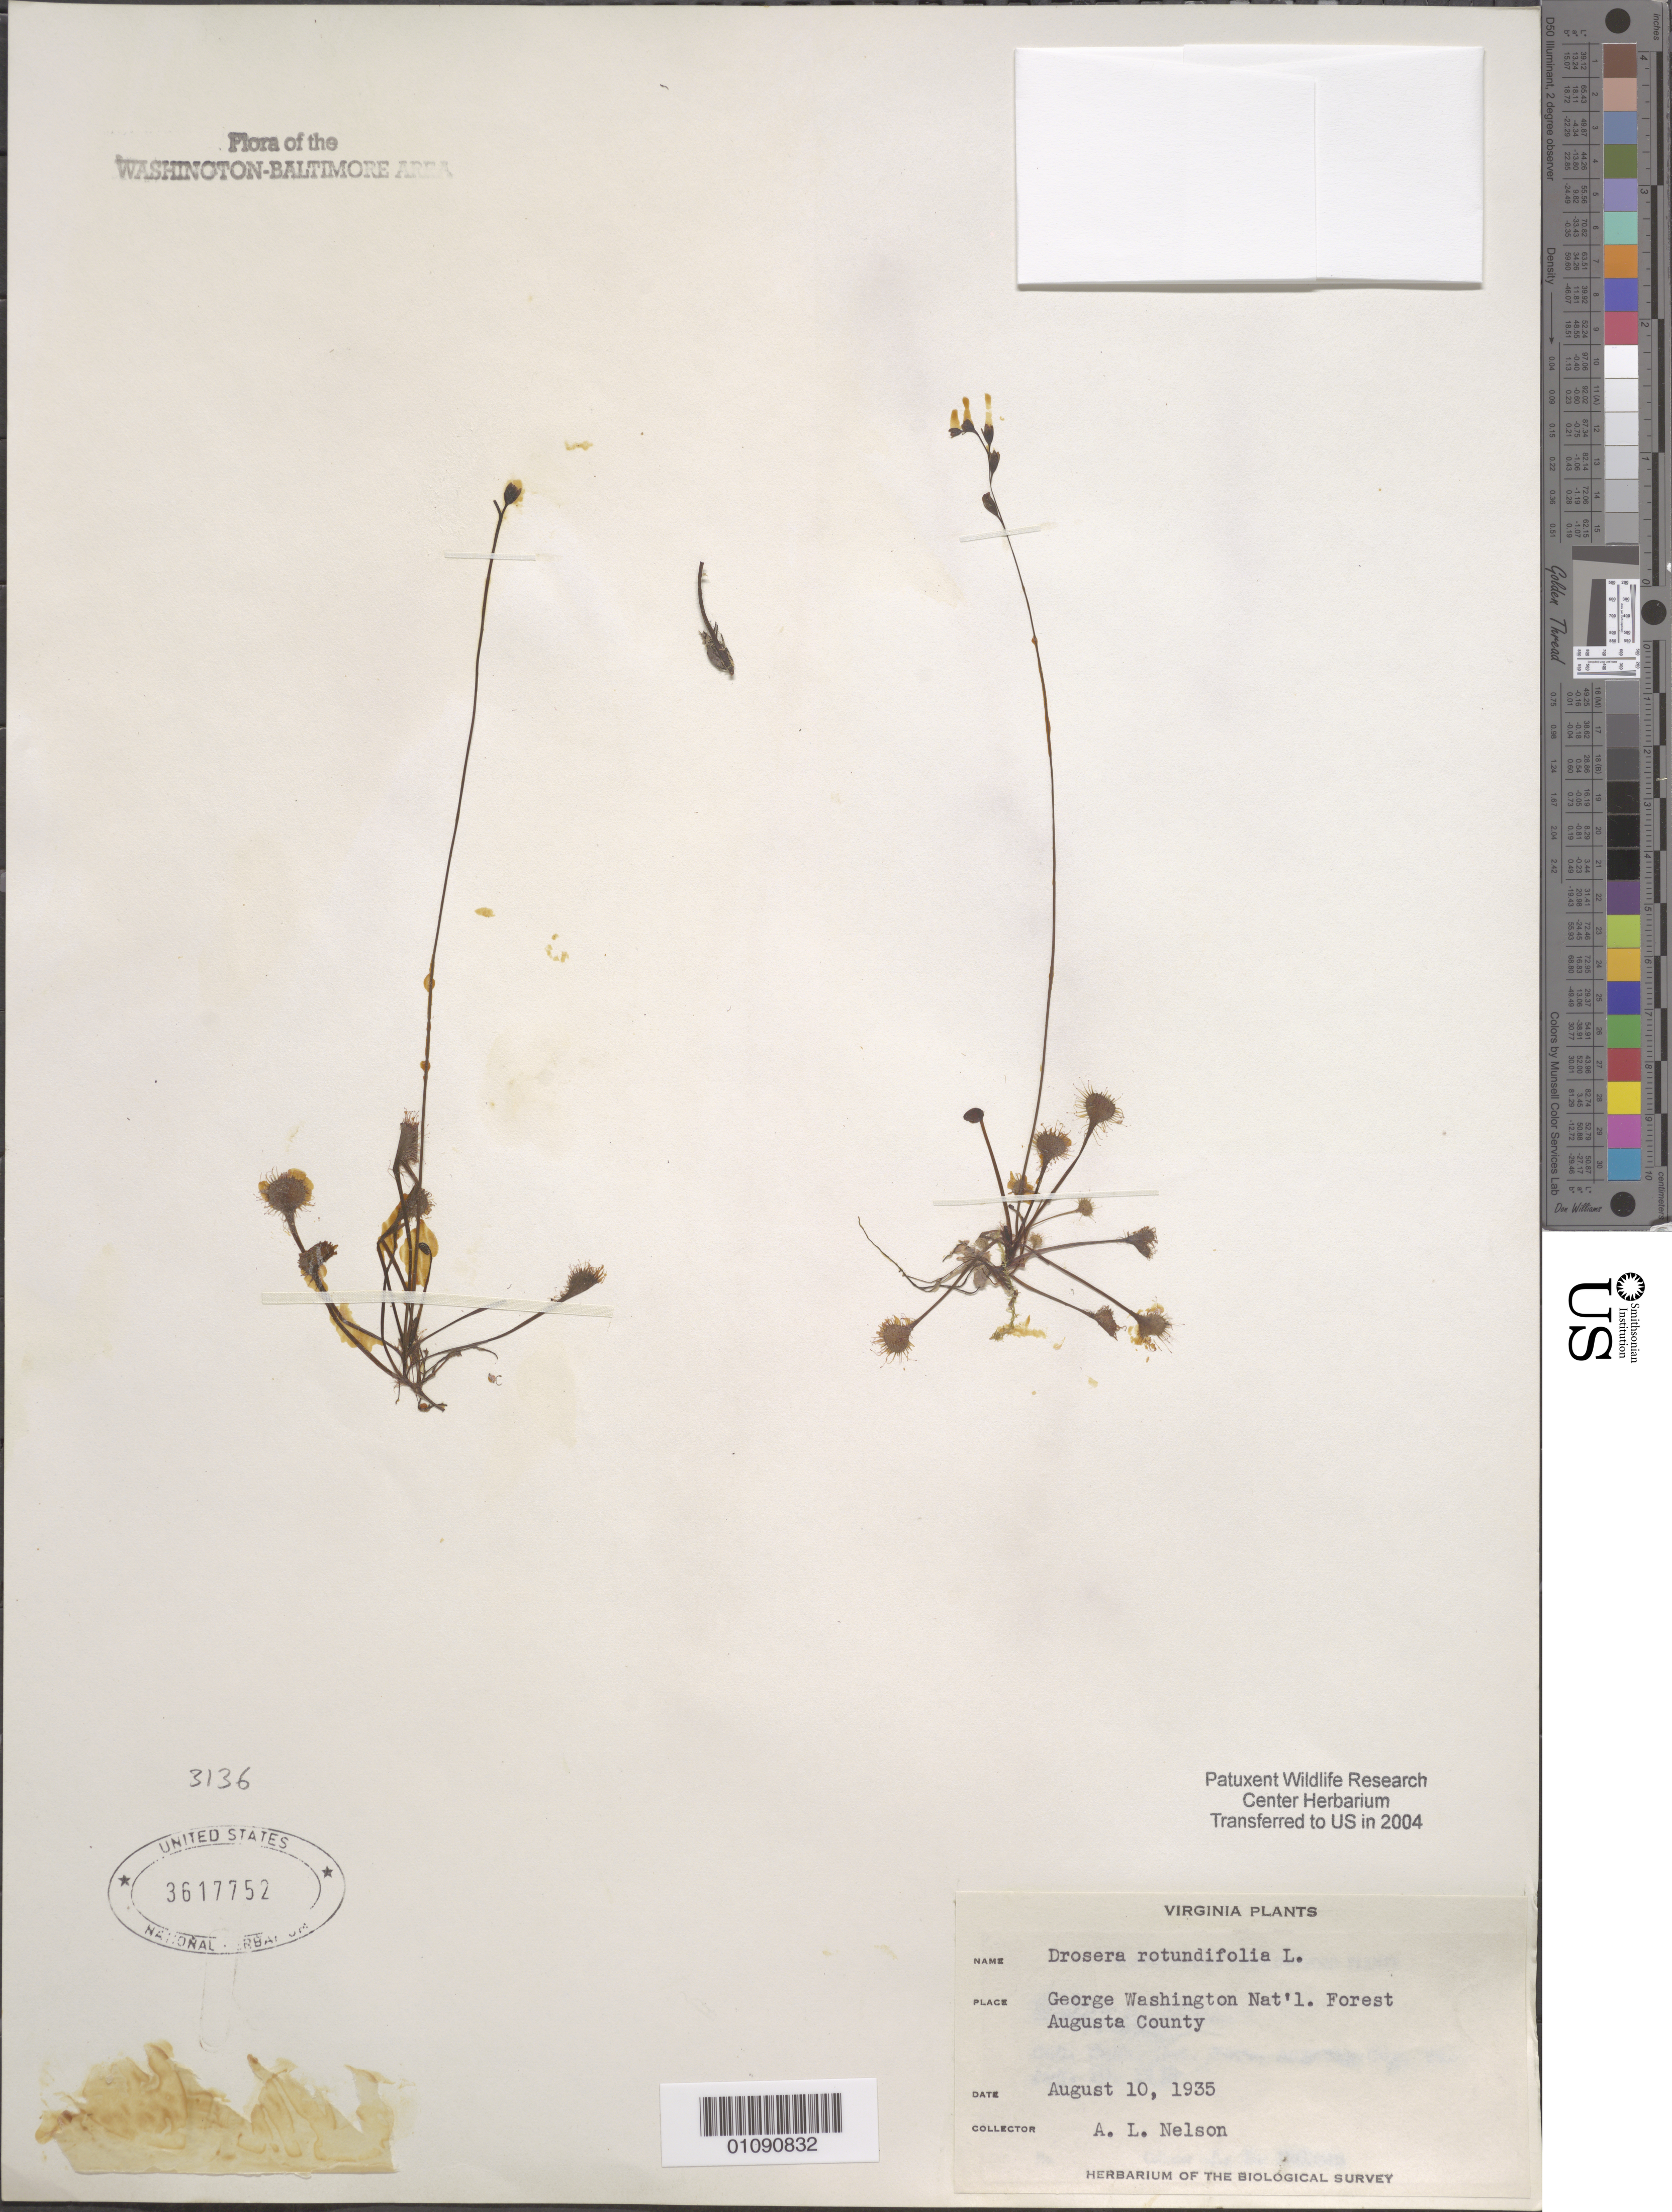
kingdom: Plantae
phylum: Tracheophyta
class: Magnoliopsida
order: Caryophyllales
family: Droseraceae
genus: Drosera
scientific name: Drosera rotundifolia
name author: L.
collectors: A. L. Nelson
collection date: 1935-08-10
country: United States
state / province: Virginia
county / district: Augusta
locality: George Washington National Forest.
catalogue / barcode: US 3617752